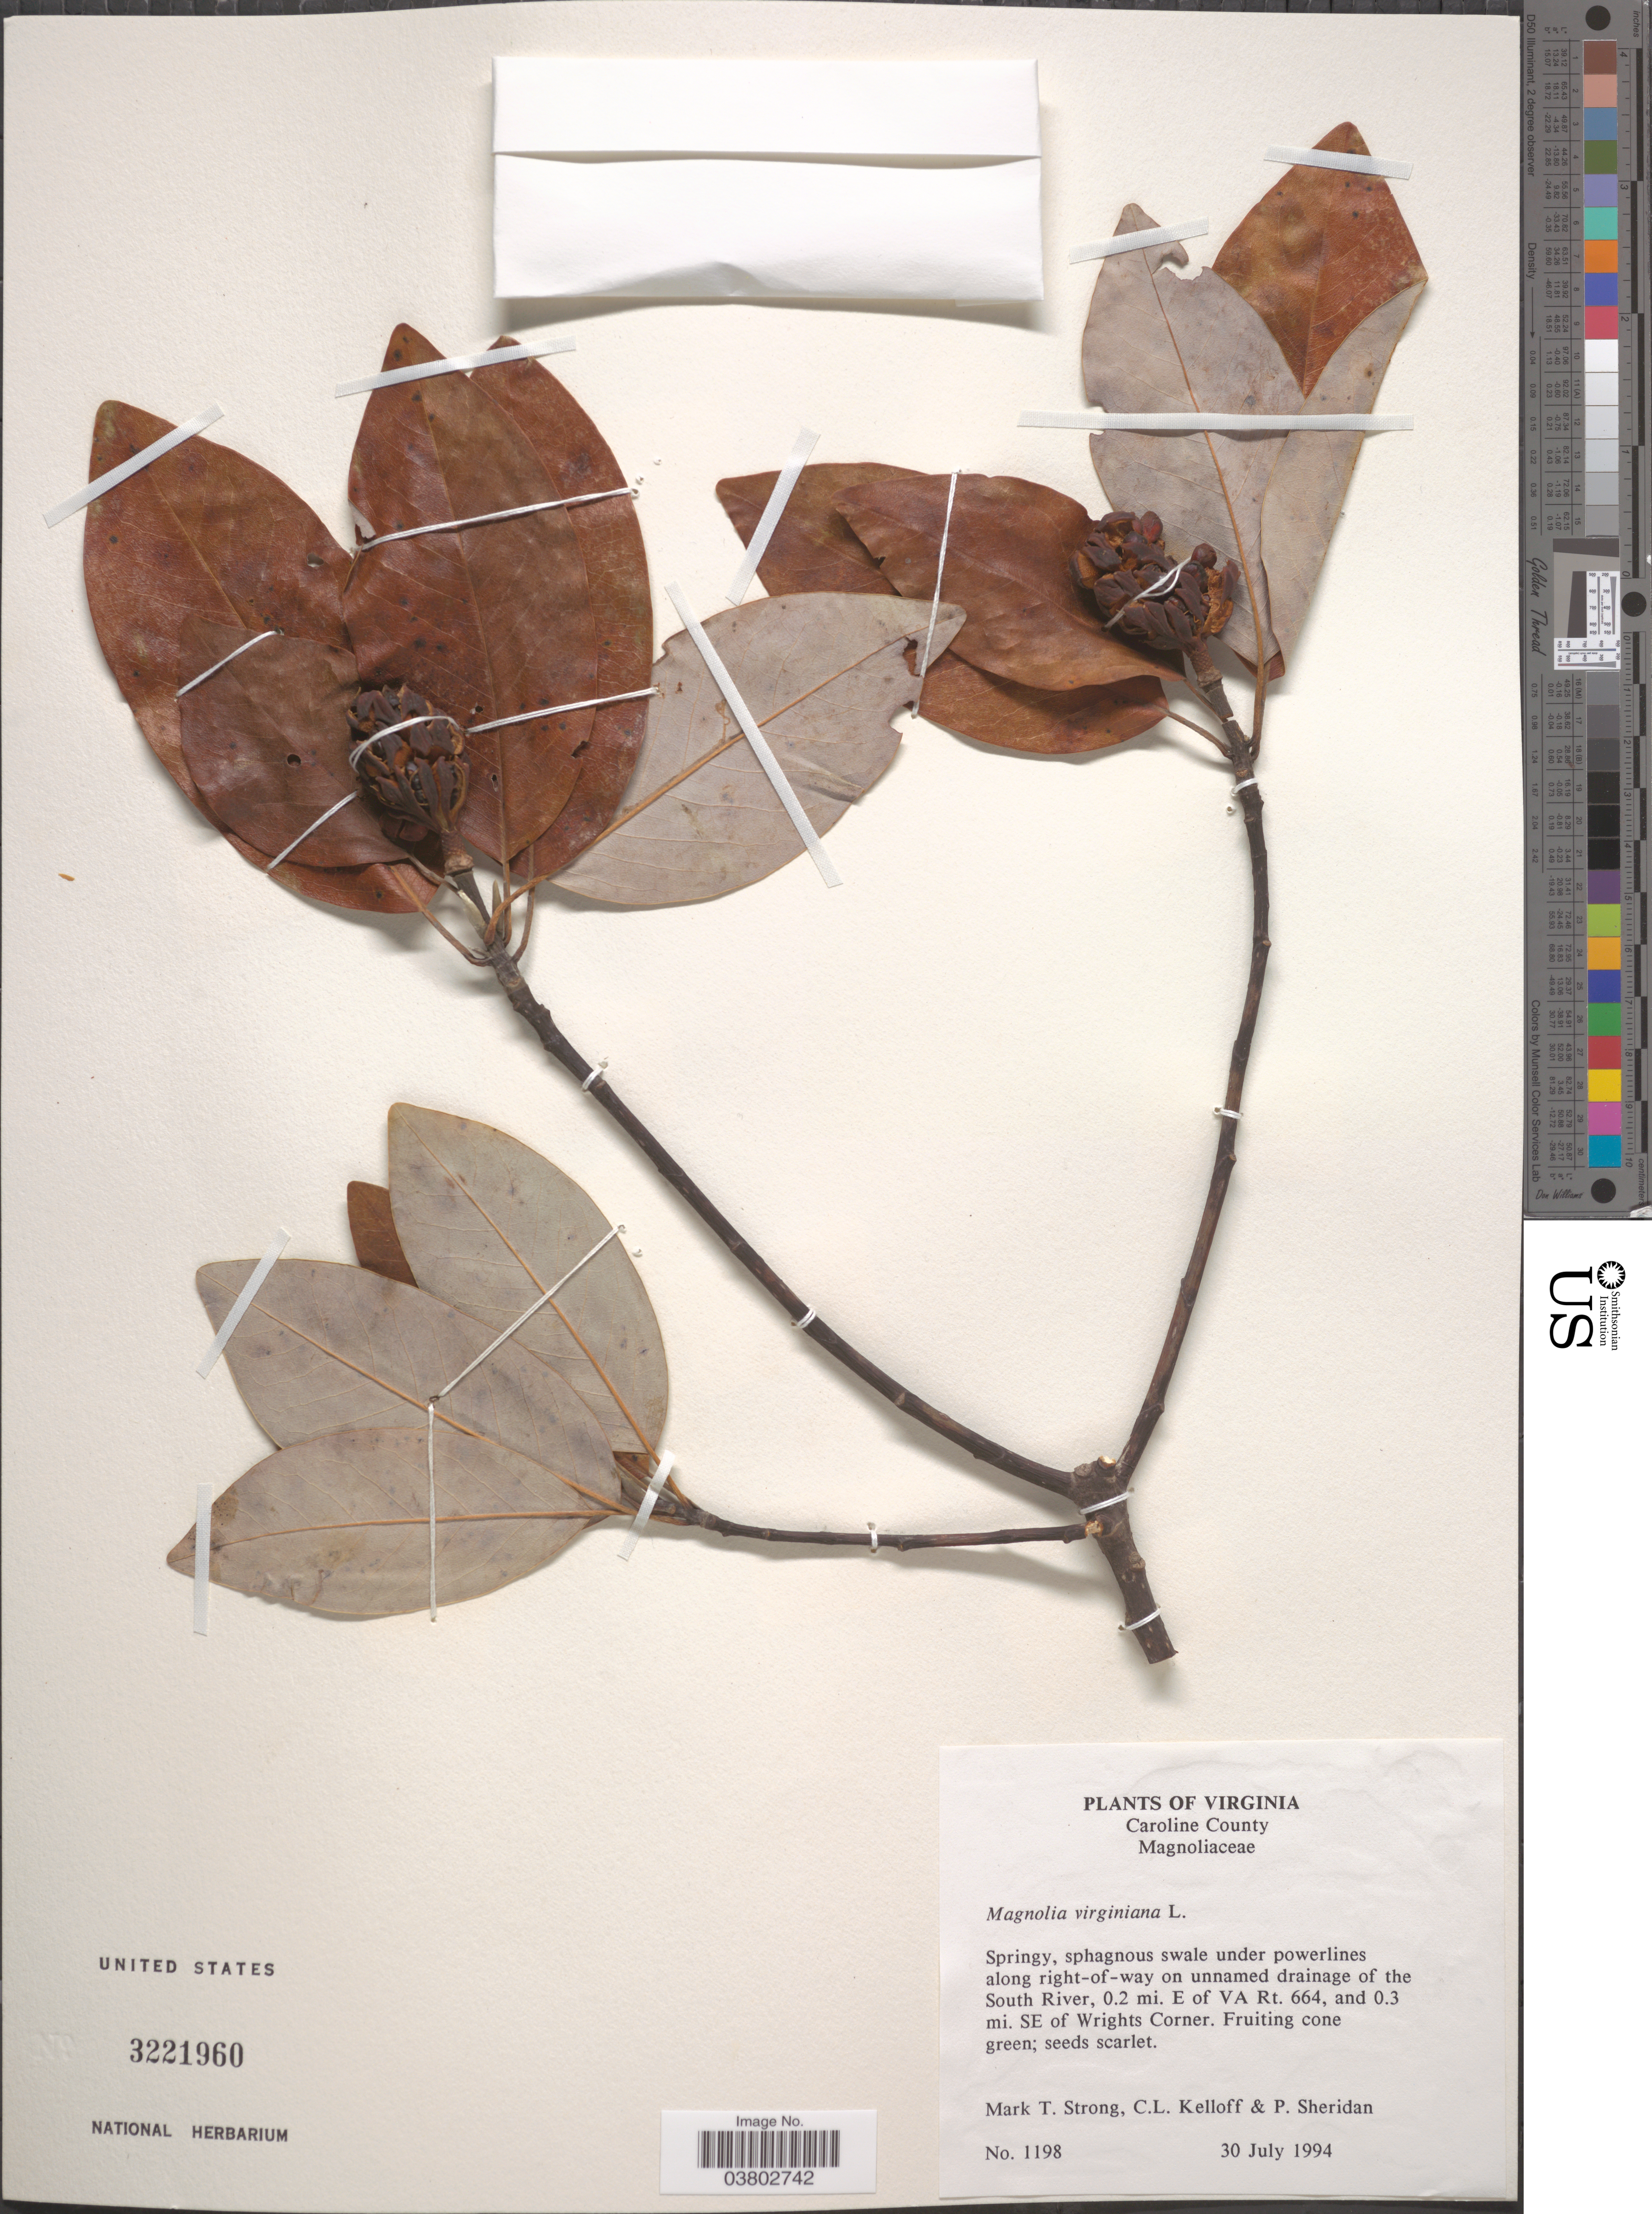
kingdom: Plantae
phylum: Tracheophyta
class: Magnoliopsida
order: Magnoliales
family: Magnoliaceae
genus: Magnolia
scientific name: Magnolia virginiana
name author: L.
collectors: M. T. Strong, C. L. Kelloff & P. Sheridan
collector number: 1198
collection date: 1994-07-30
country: United States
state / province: Virginia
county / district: Caroline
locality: Caroline County. Under powerlines along right-of-way on unnamed drainage of the South River, 0.2 mi. E of VA Rt. 664, and 0.3 mi SE of Wrights Corner.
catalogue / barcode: US 3221960